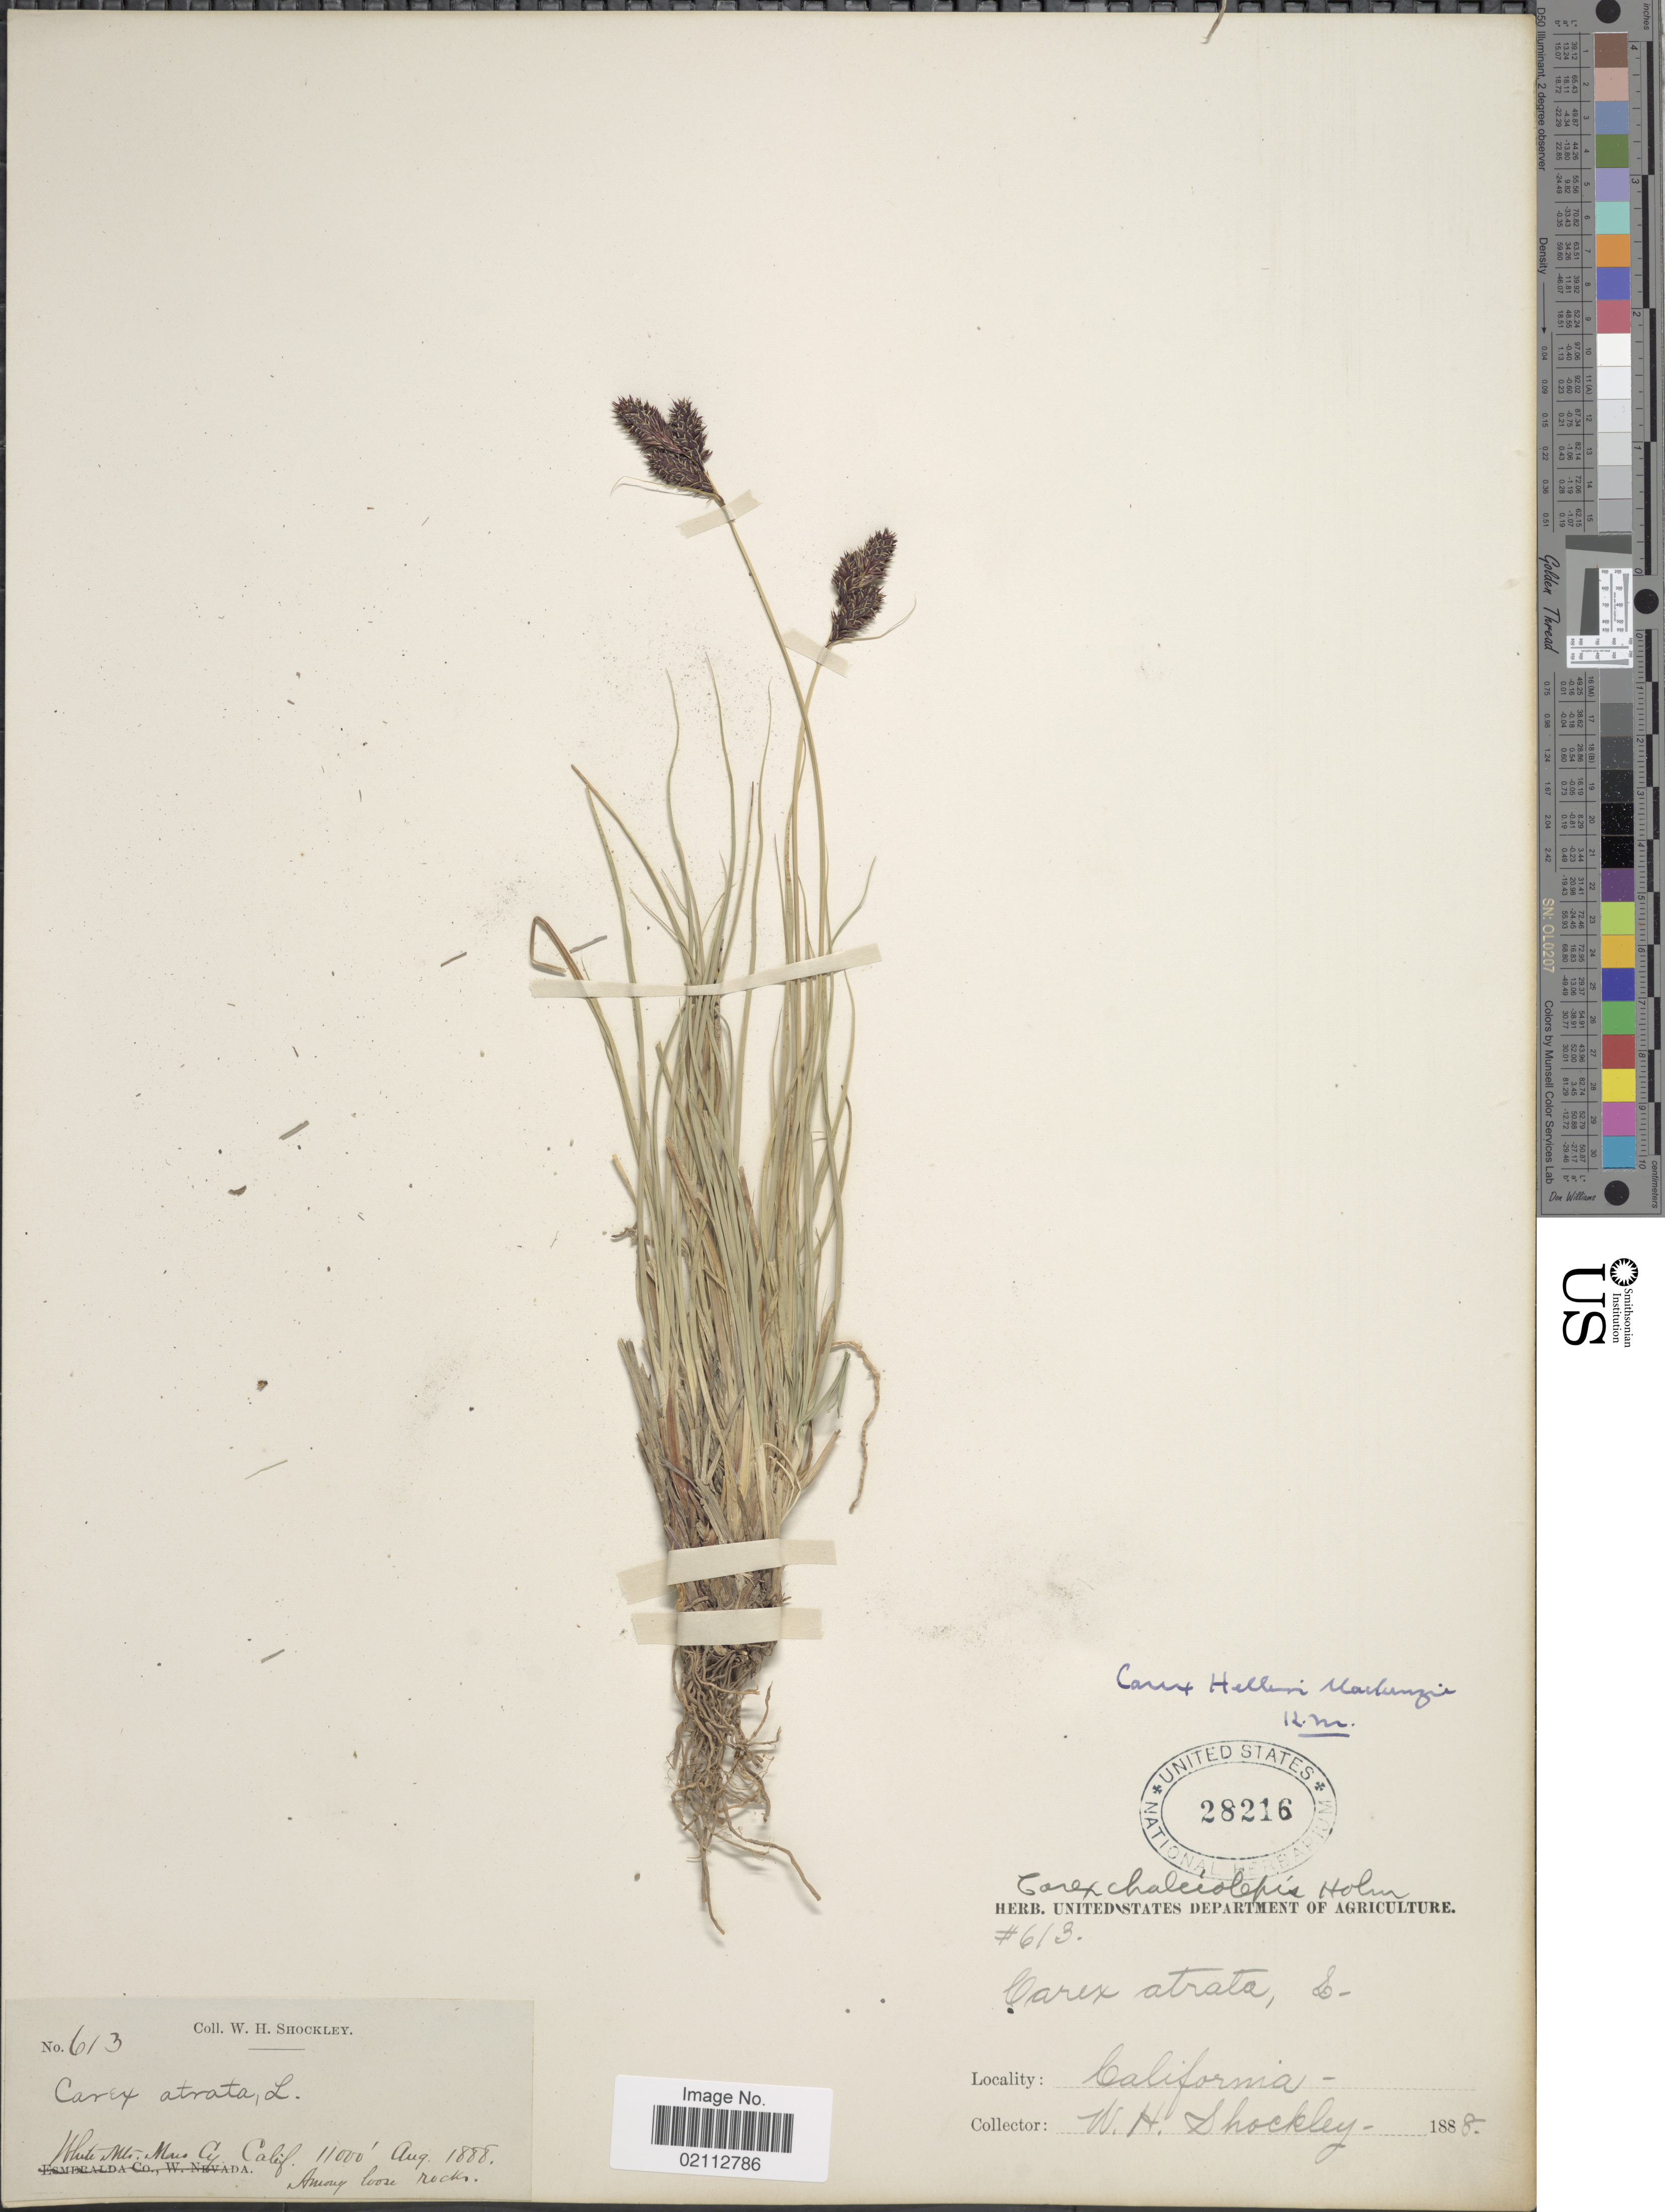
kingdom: Plantae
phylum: Tracheophyta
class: Liliopsida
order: Poales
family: Cyperaceae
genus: Carex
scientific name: Carex helleri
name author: Mack.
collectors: W. Shockley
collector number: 613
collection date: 1888-08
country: United States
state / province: California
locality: White Mts. Mono Cy.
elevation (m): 3353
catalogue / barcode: US 28216